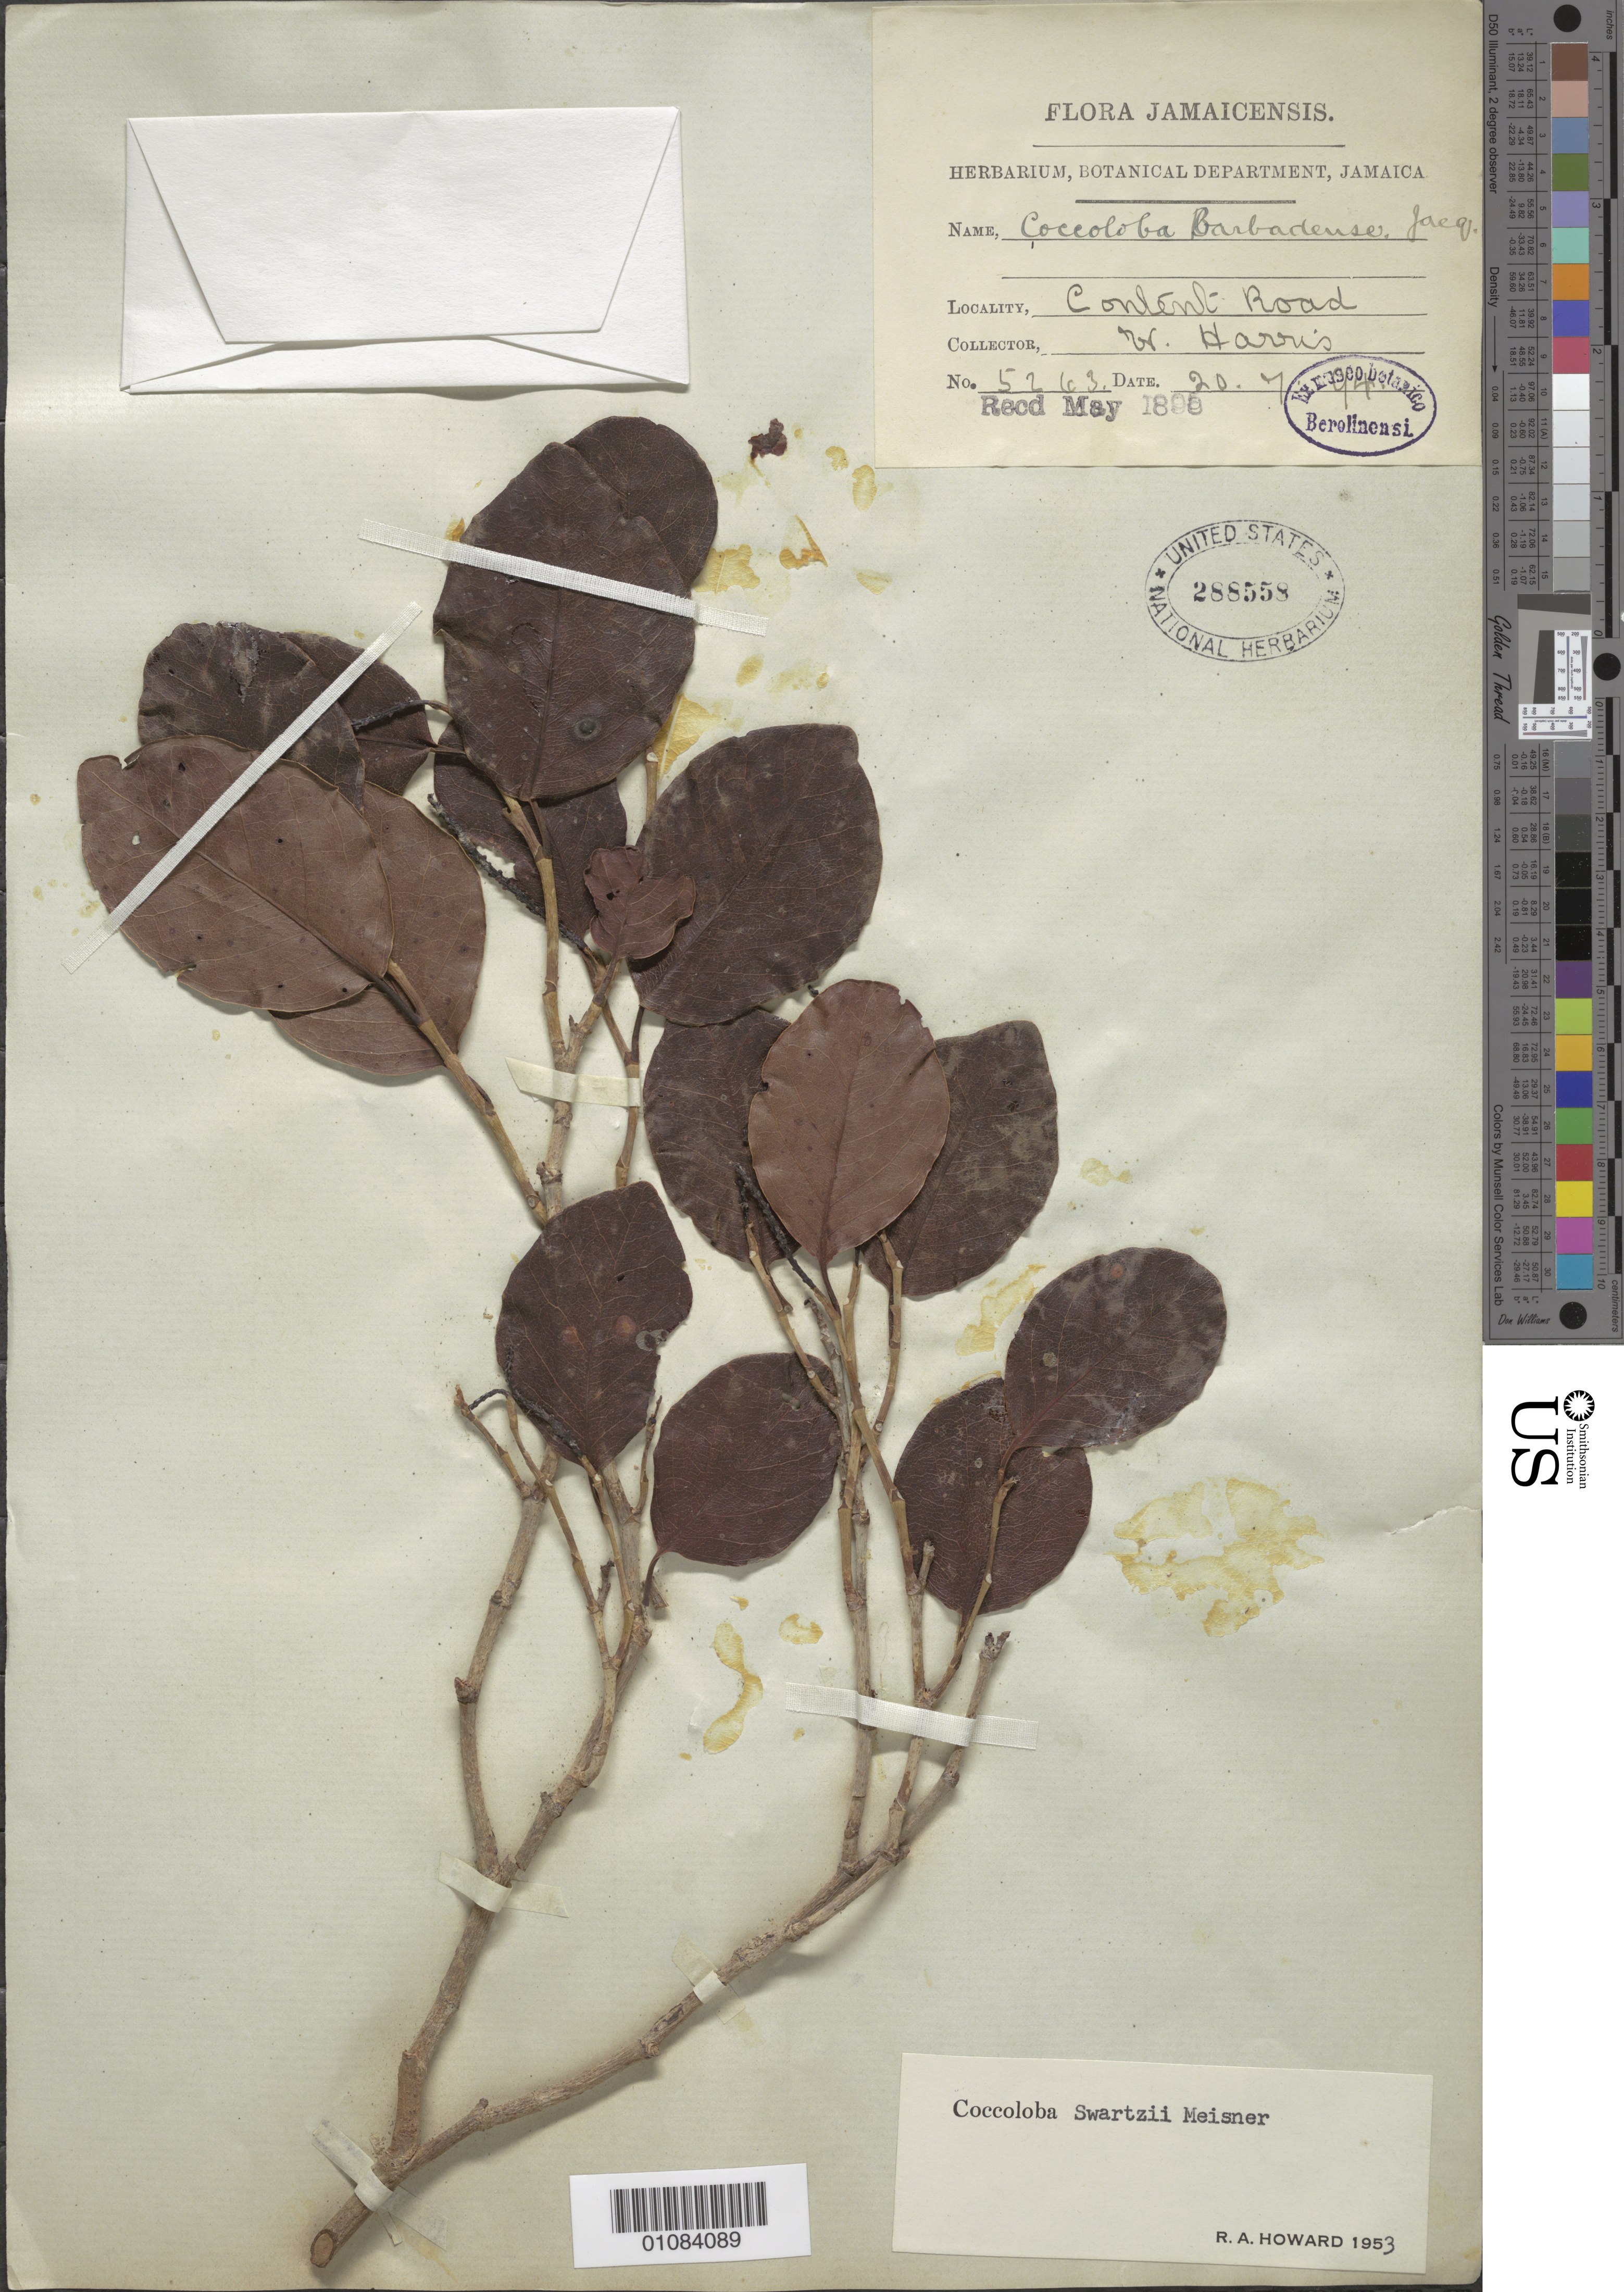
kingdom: Plantae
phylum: Tracheophyta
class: Magnoliopsida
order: Caryophyllales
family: Polygonaceae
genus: Coccoloba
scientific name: Coccoloba swartzii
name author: Meisn.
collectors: W. Harris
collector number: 5263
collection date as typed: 20 Jun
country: Jamaica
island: Jamaica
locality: Content Road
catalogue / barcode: US 288558